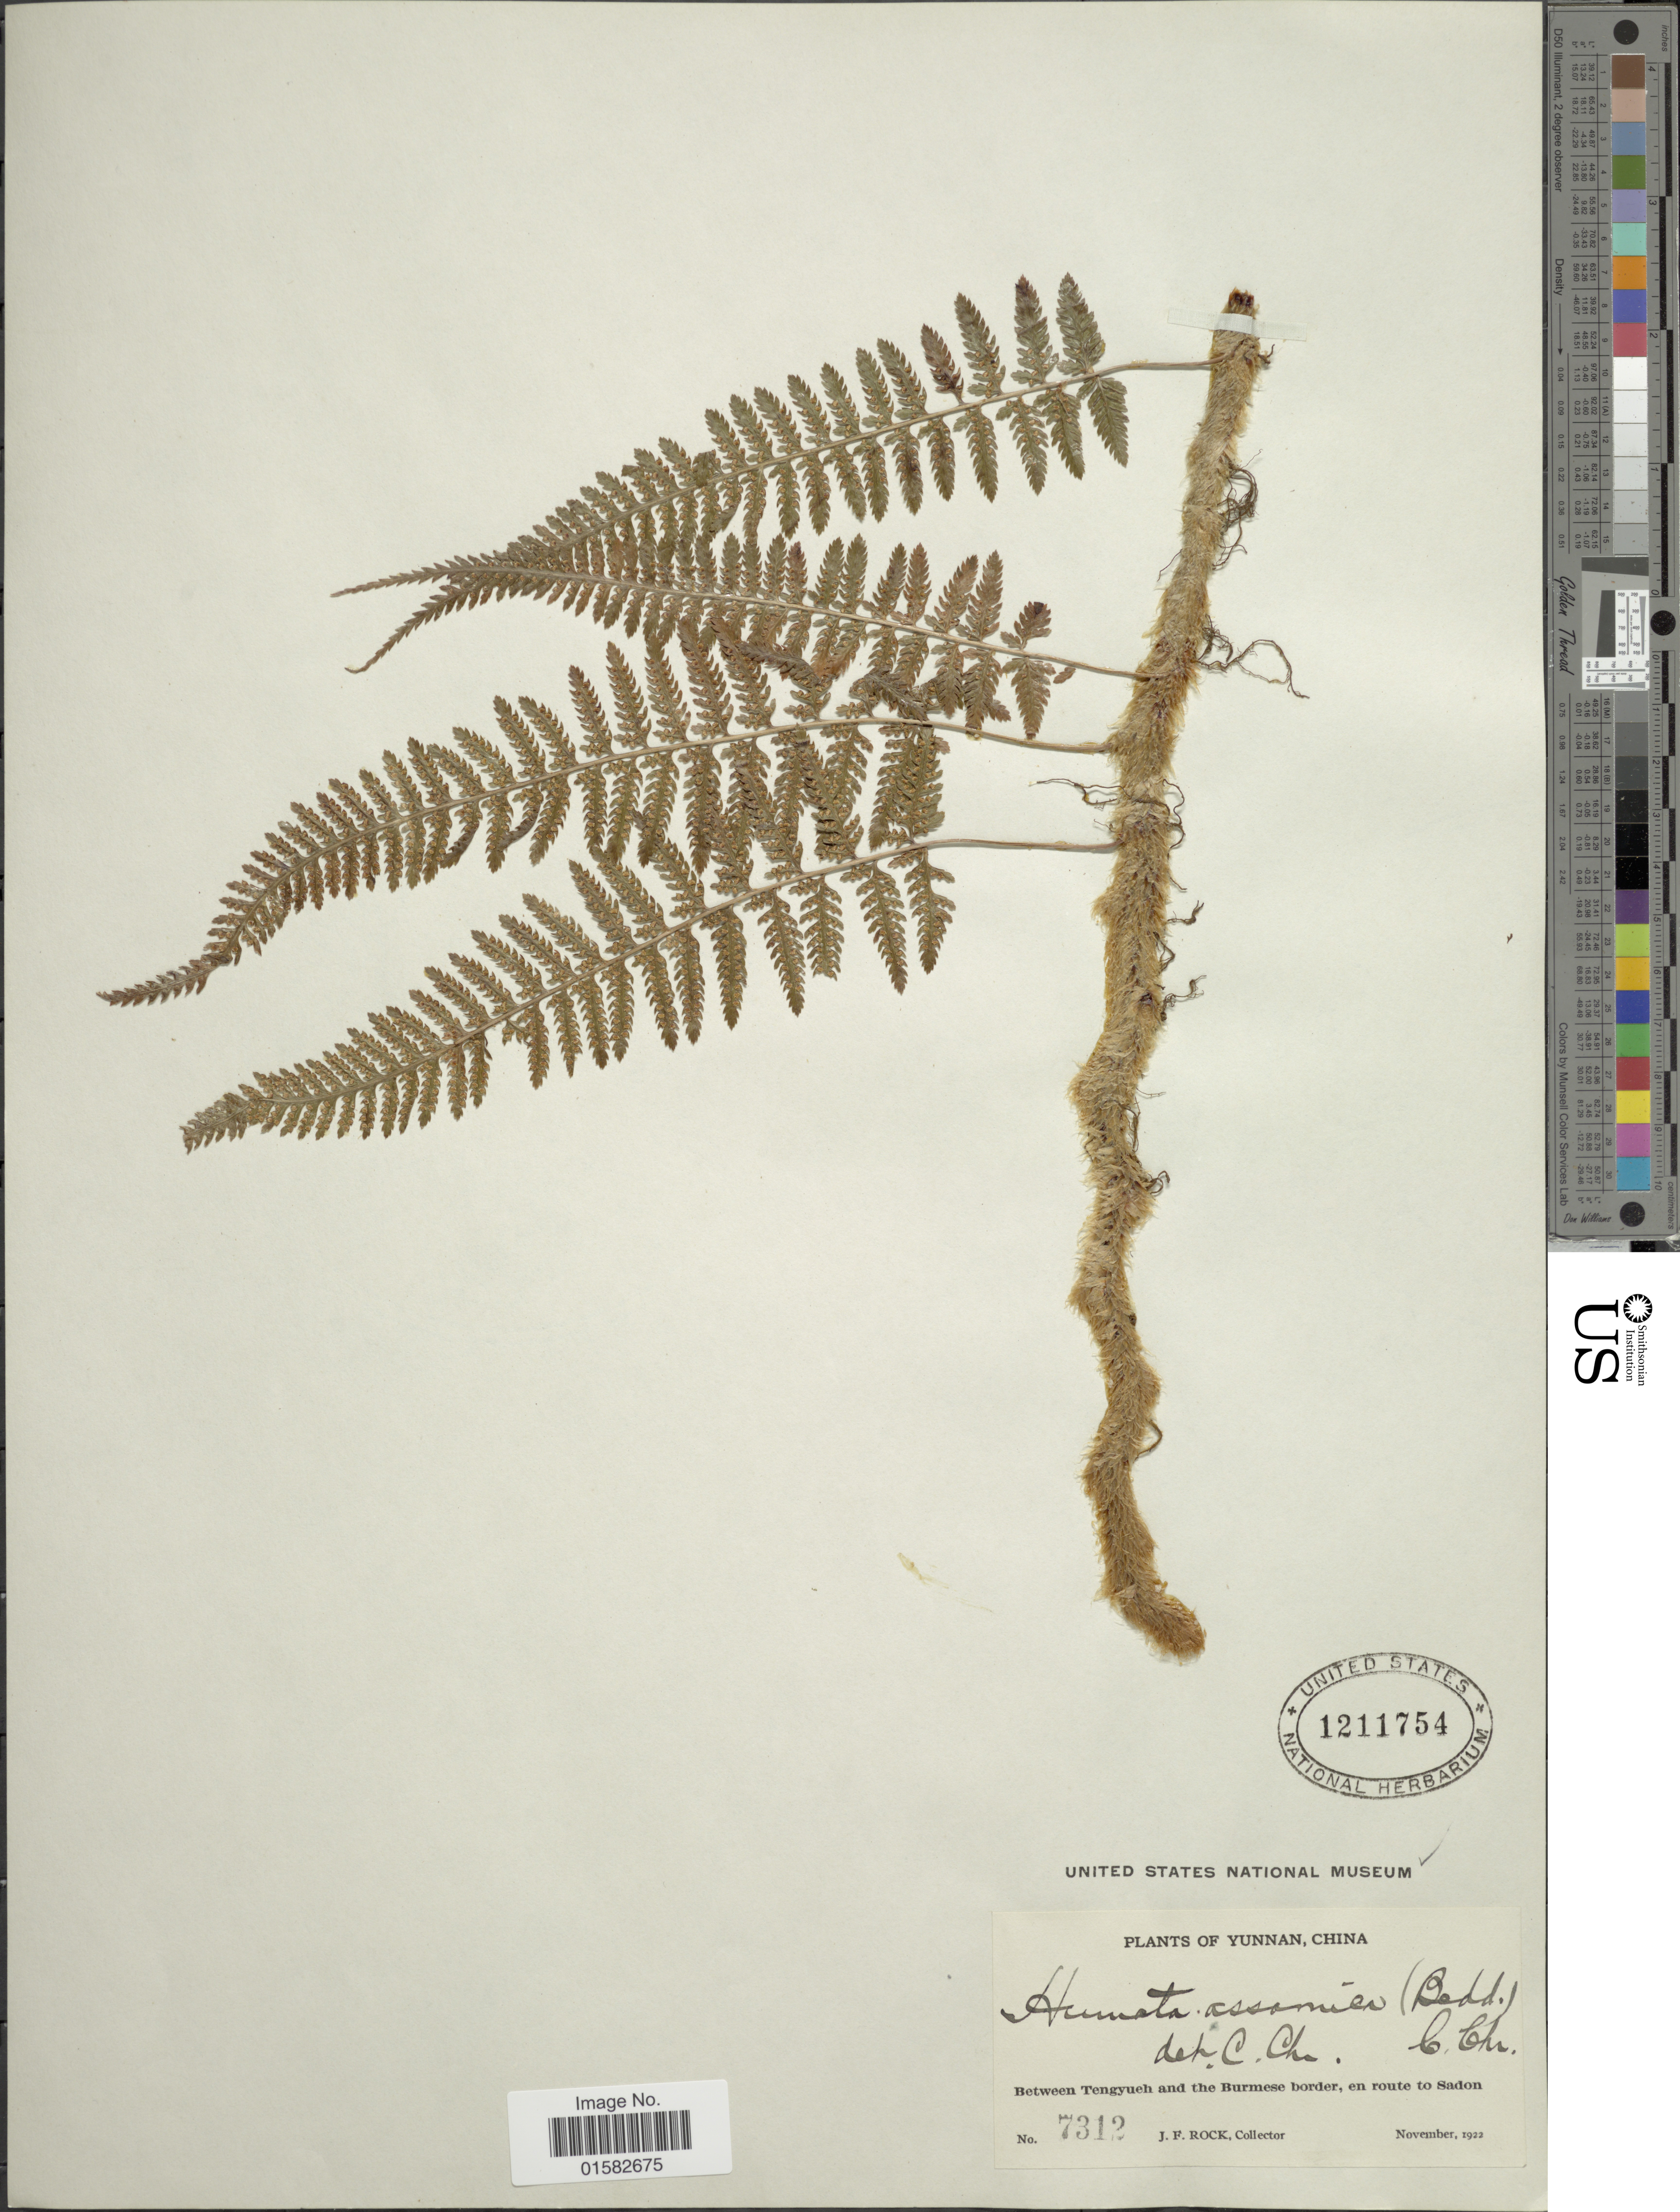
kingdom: Plantae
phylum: Tracheophyta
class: Polypodiopsida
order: Polypodiales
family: Davalliaceae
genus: Davallia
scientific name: Davallia assamica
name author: (Bedd.) Baker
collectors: J. Rock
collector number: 7312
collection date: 1922-11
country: China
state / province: Yunnan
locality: Between Tengyueh and the Brumese border, en route to Sadon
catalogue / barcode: US 1211754